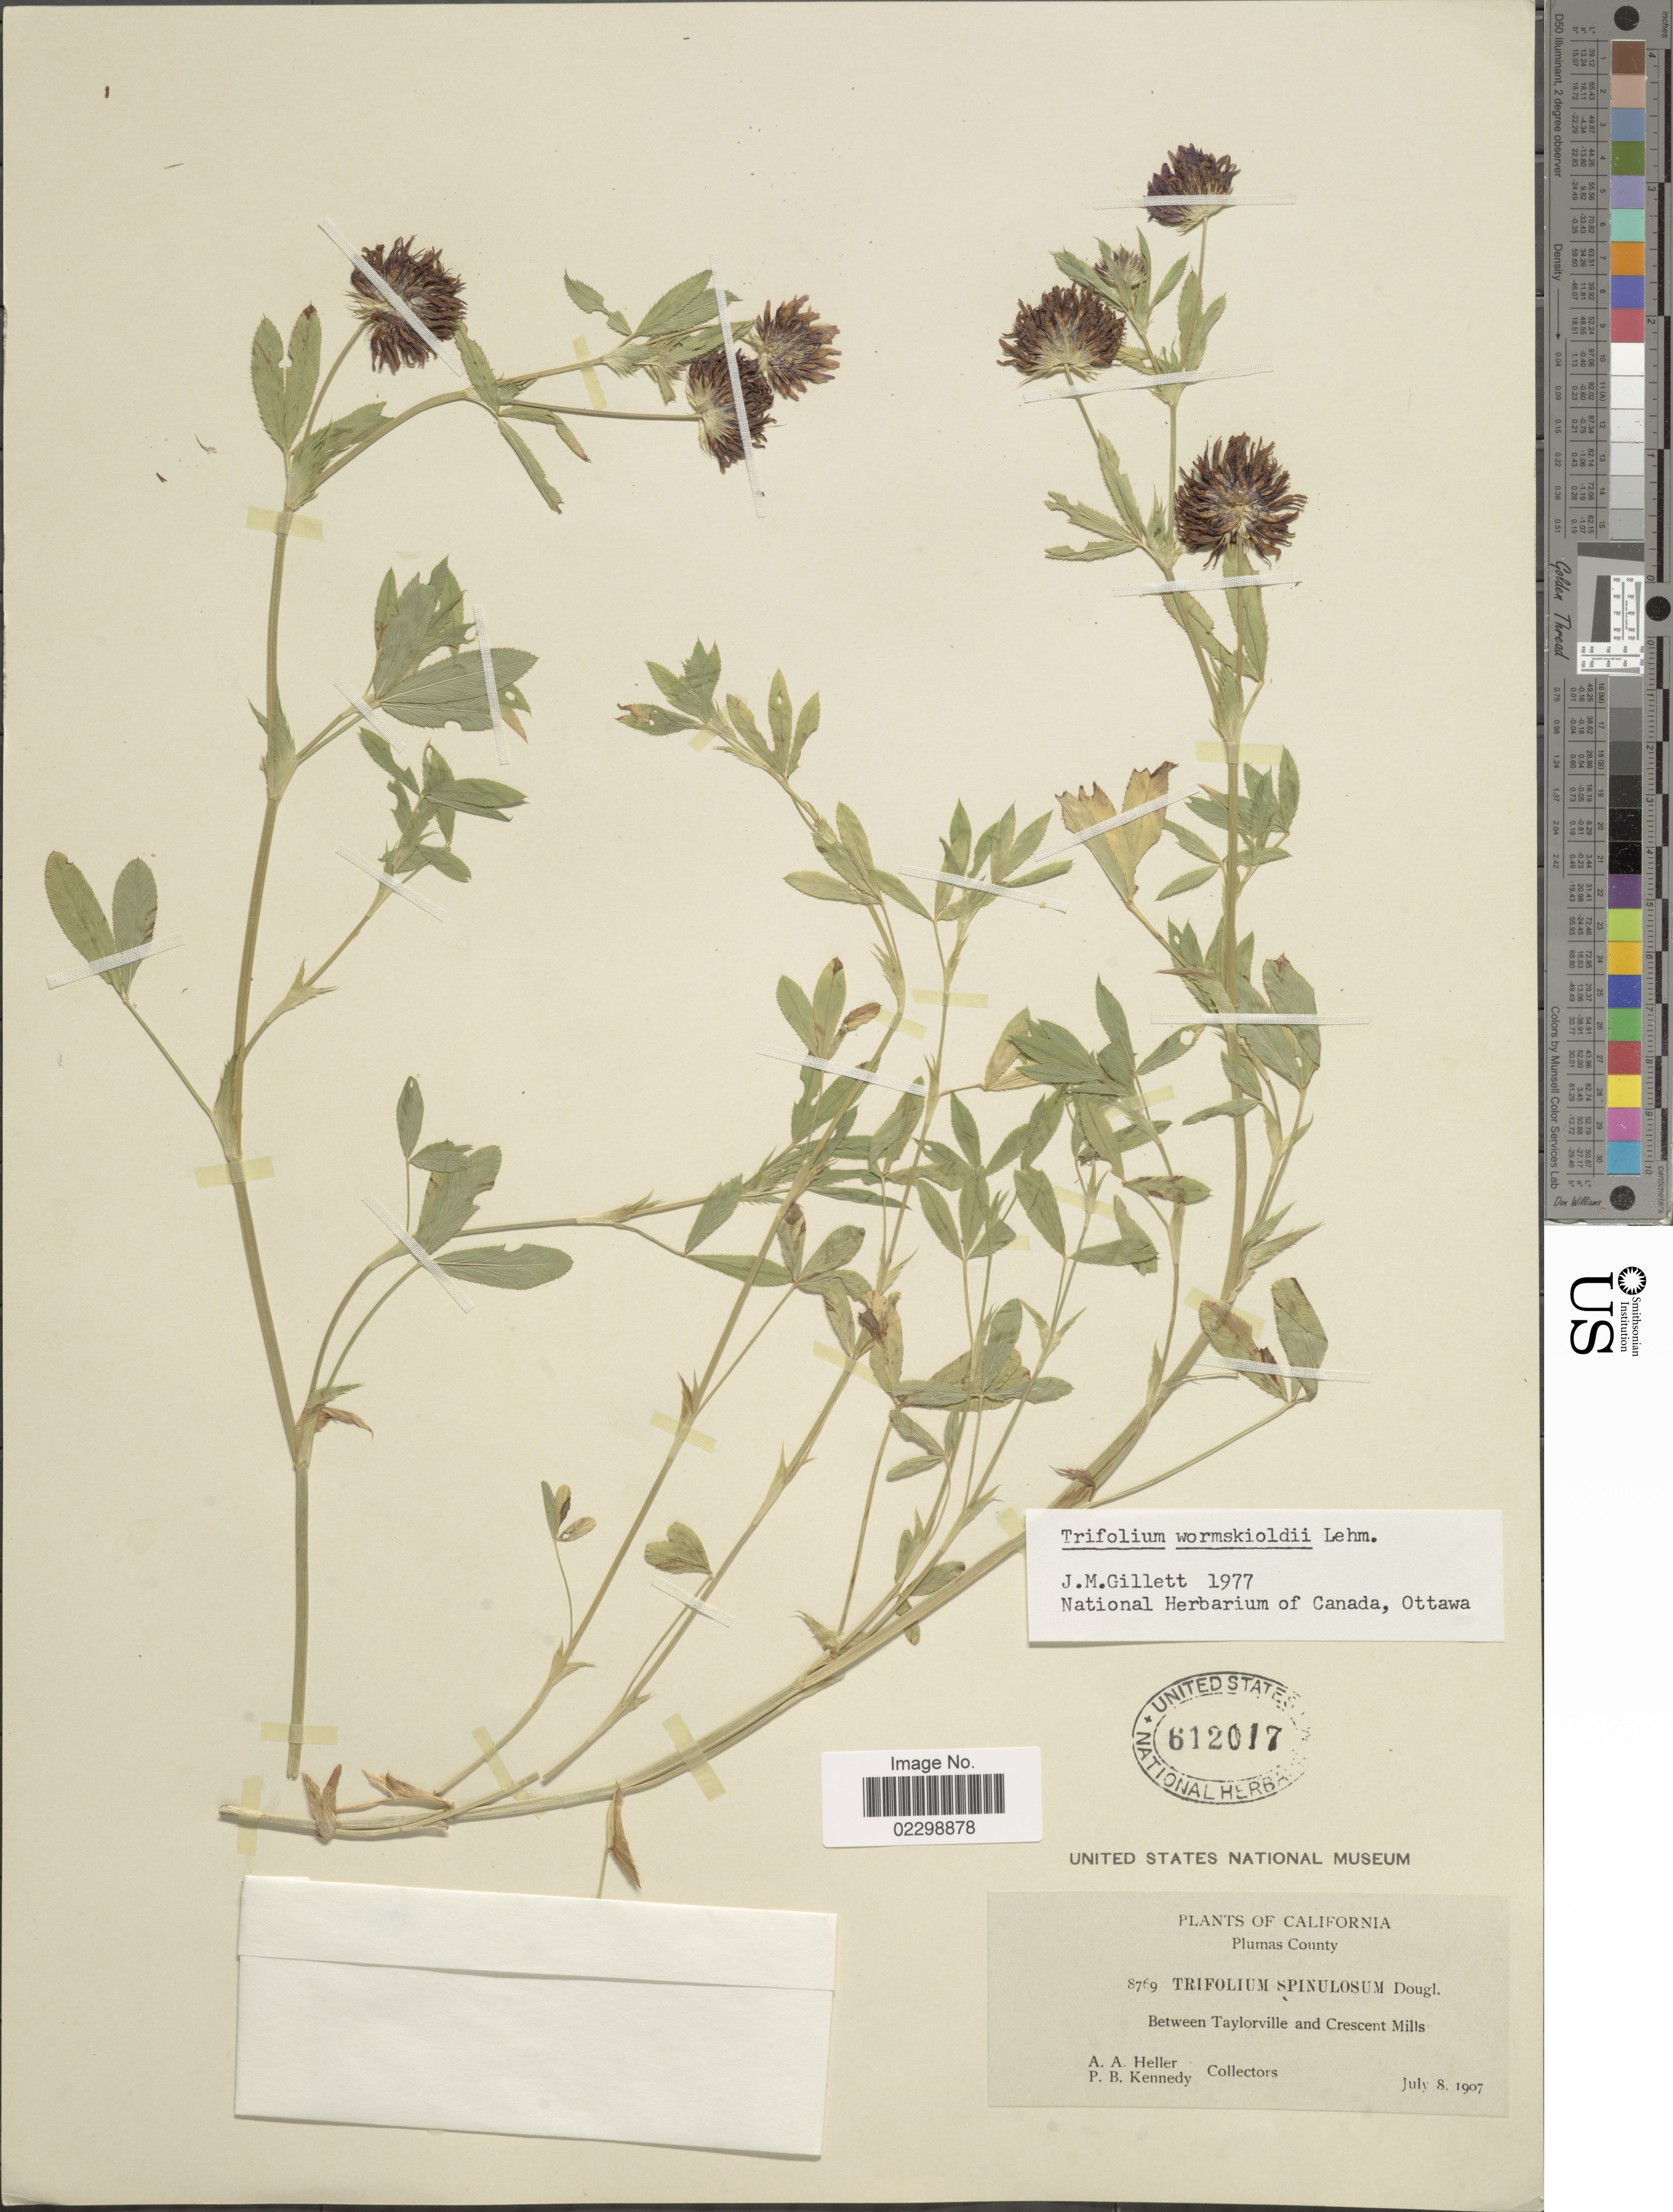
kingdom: Plantae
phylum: Tracheophyta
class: Magnoliopsida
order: Fabales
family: Fabaceae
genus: Trifolium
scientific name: Trifolium wormskioldii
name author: Lehm.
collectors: A. A. Heller & P. B. Kennedy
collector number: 8769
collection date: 1907-07-08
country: United States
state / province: California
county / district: Plumas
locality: Plumas County, between Taylorville and Crescent Mills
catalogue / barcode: US 612017